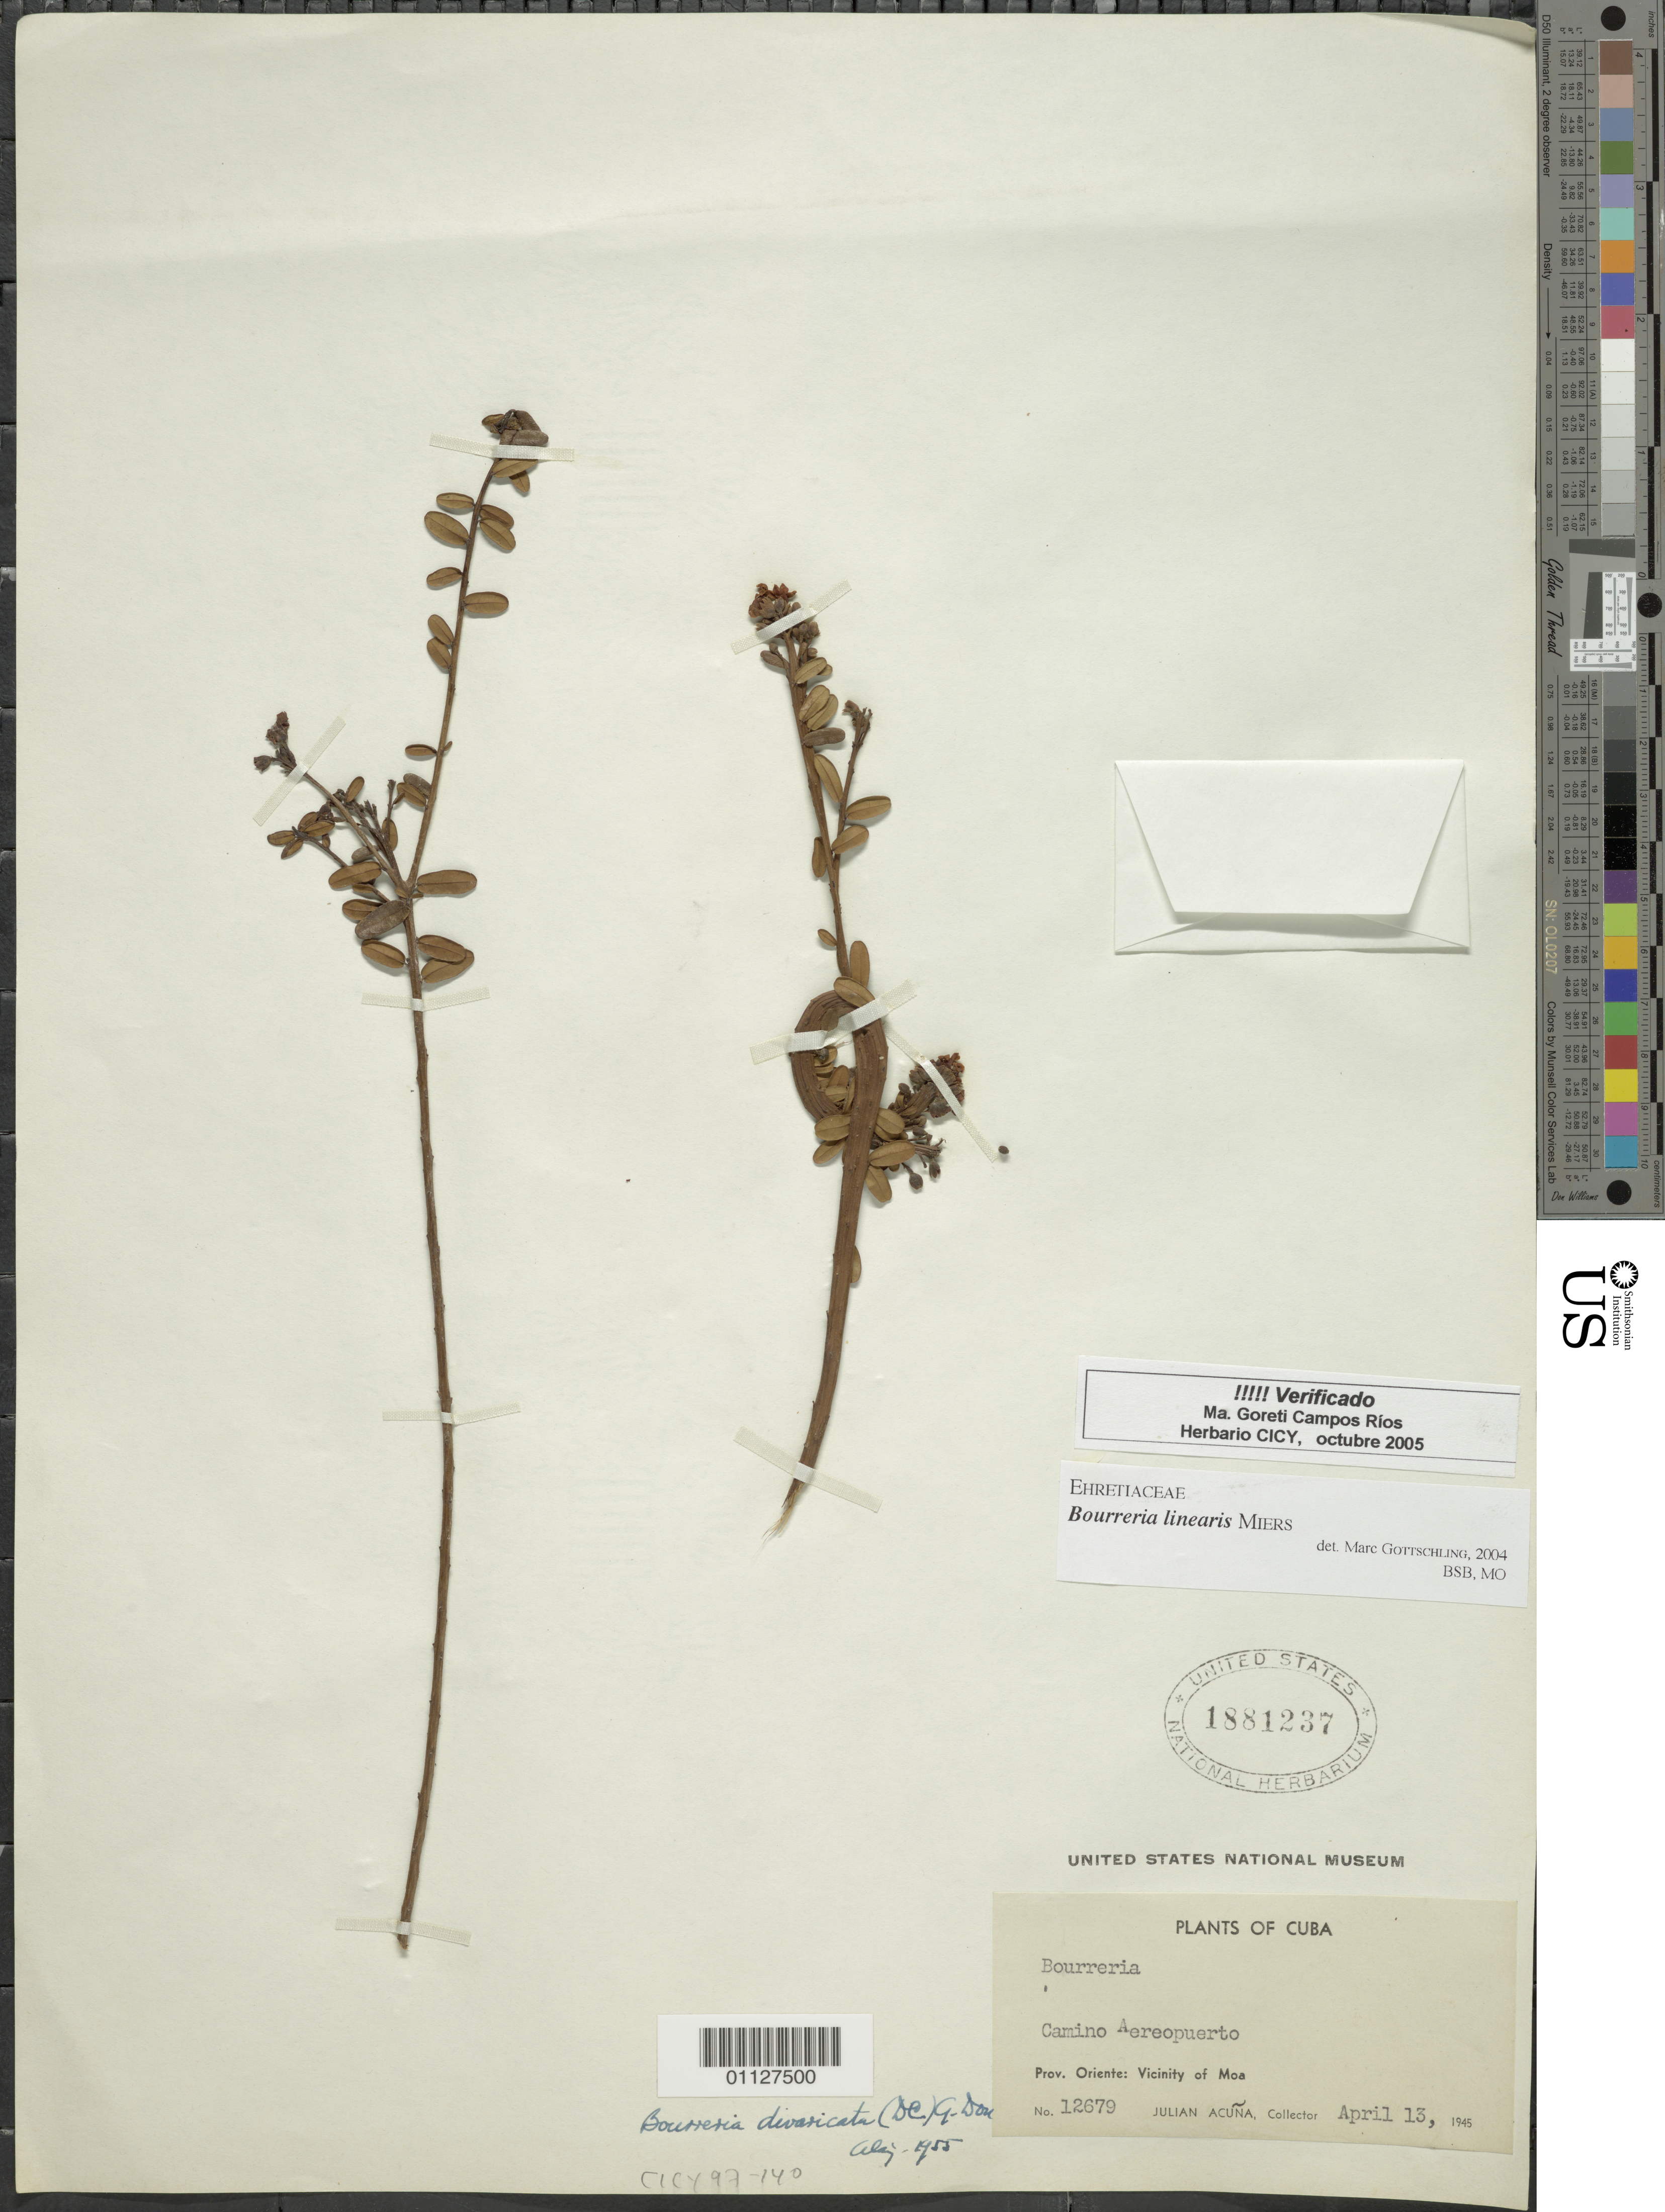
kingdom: Plantae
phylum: Tracheophyta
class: Magnoliopsida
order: Boraginales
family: Ehretiaceae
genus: Bourreria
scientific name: Bourreria linearis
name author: Miers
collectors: J. Acuña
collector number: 12679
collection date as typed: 13 Apr 1945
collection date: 1945-04-13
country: Cuba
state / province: Holguin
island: Cuba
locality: Camino Aeropuerto, vicinity of Moa [Oriente]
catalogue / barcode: US 1881237